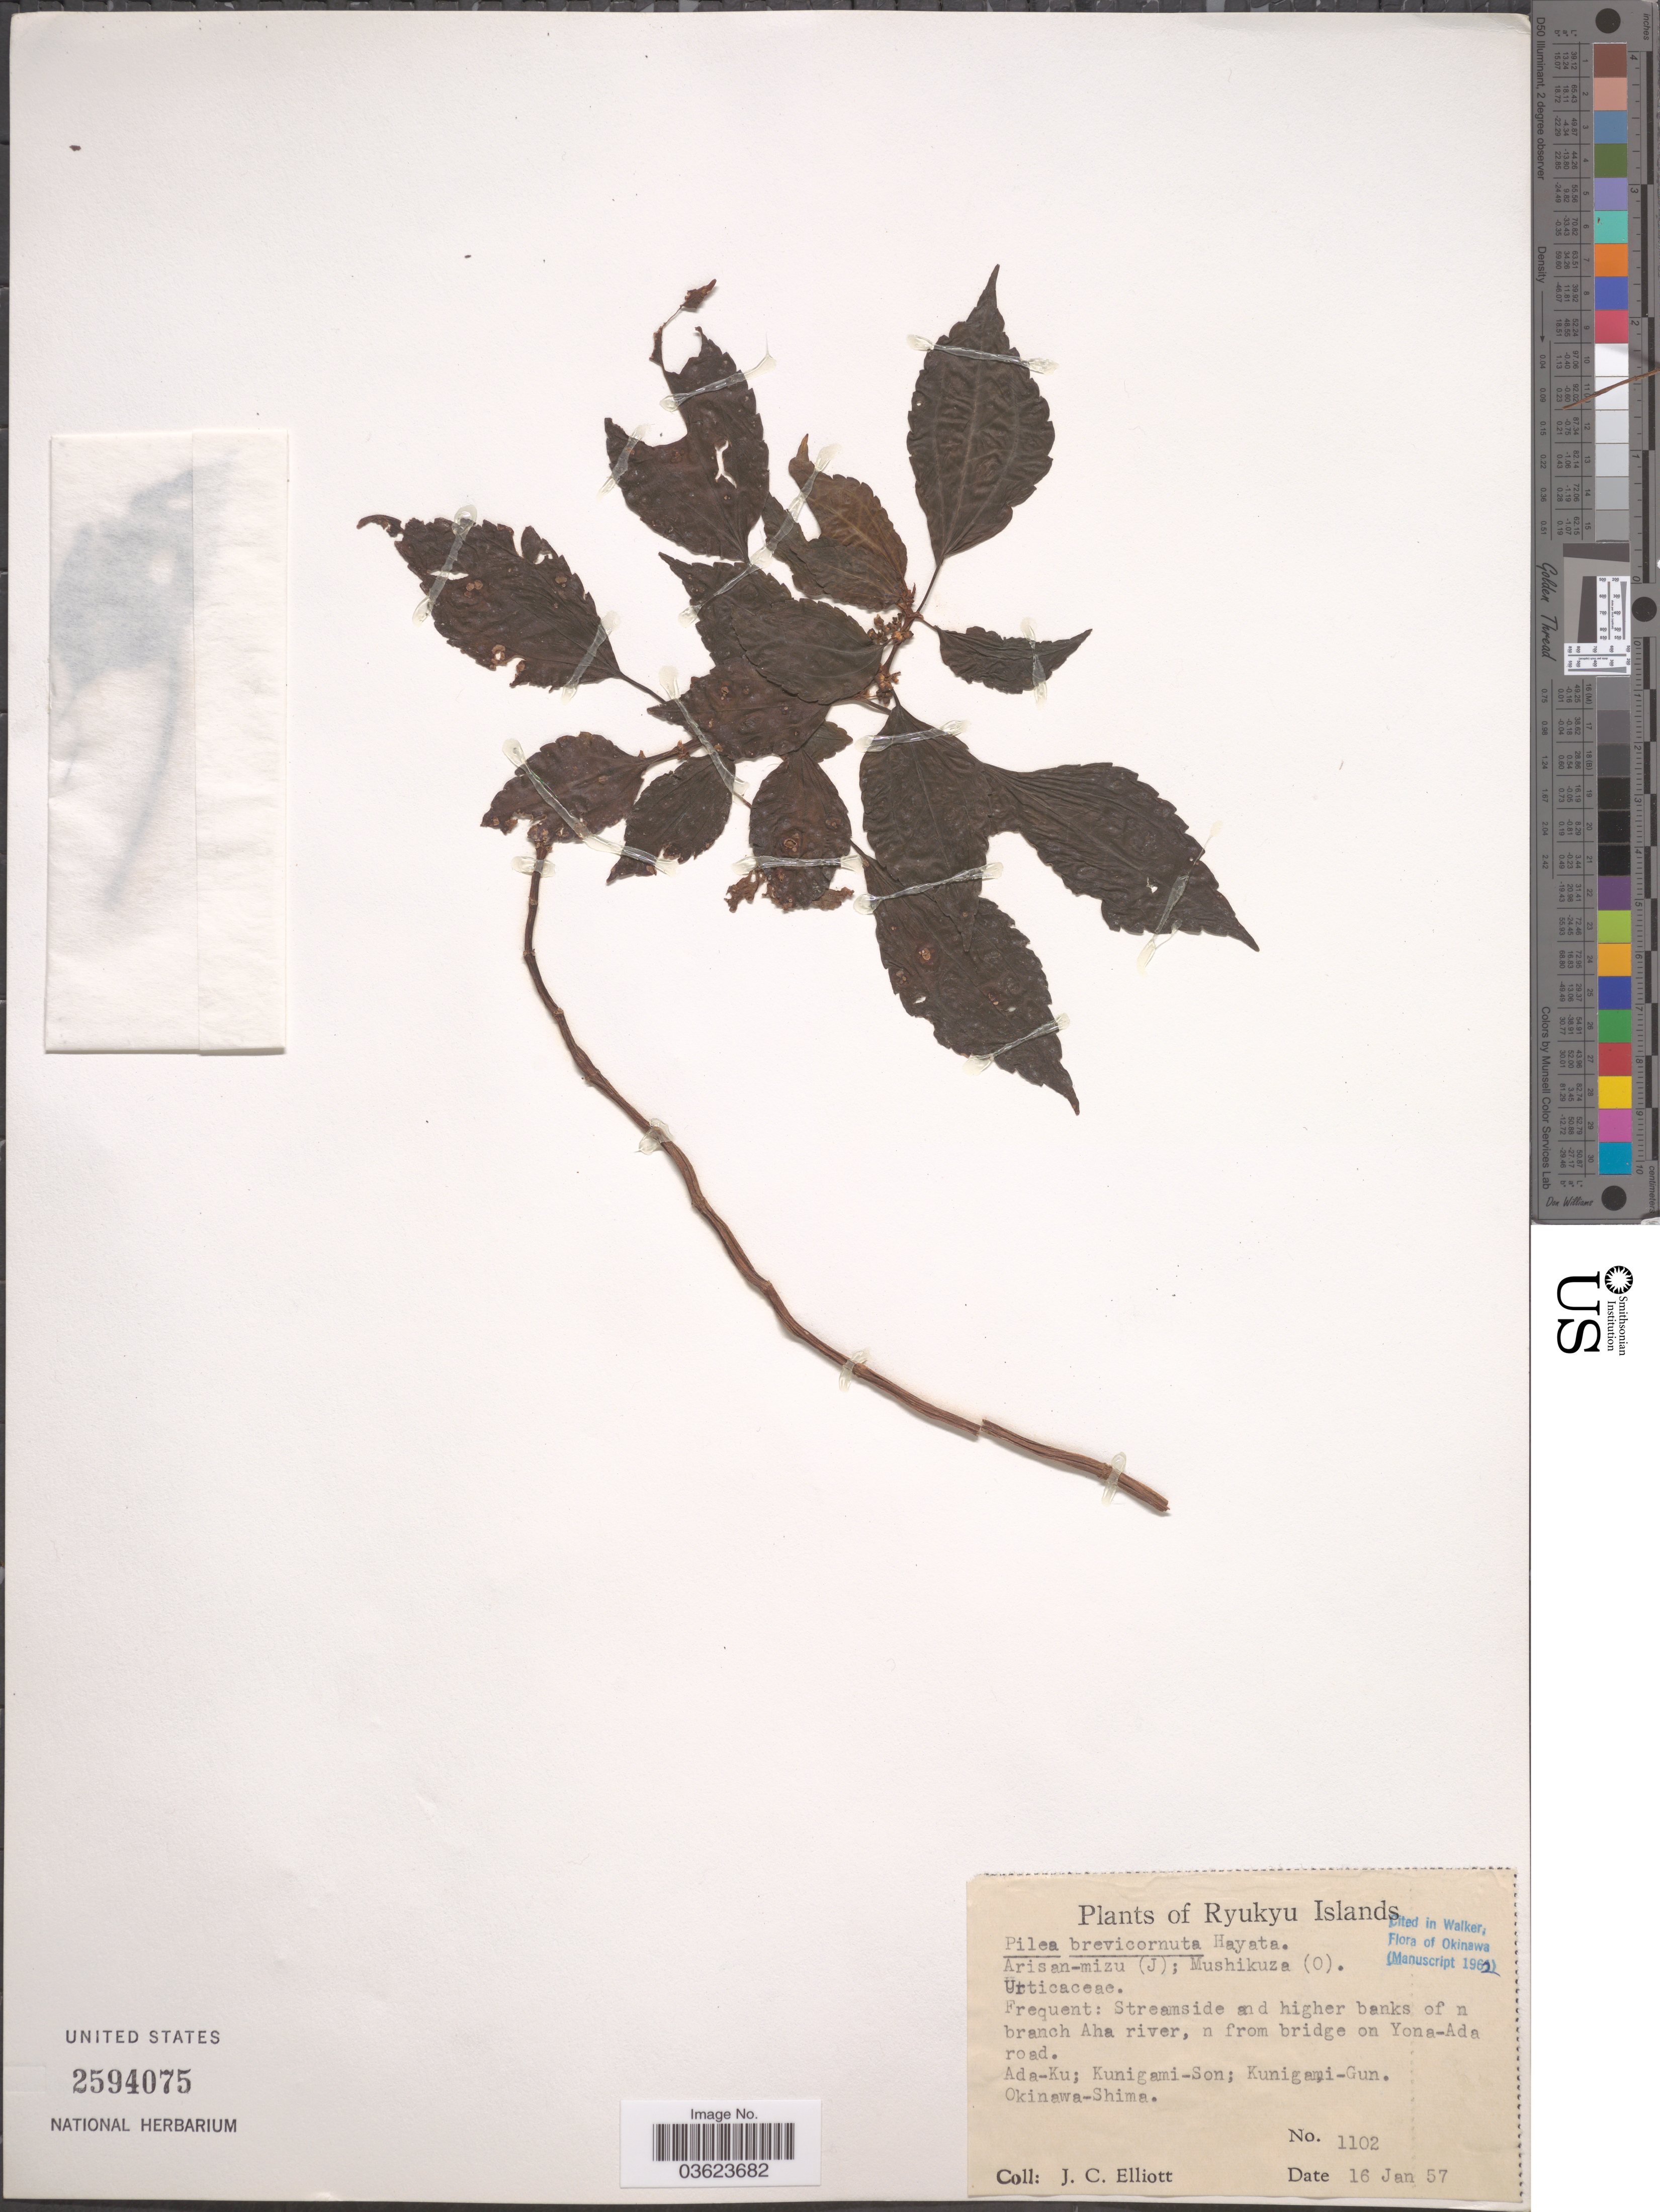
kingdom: Plantae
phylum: Tracheophyta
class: Magnoliopsida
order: Rosales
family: Urticaceae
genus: Pilea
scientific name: Pilea brevicornuta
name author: Hayata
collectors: J. C. Elliott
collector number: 1102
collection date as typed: Transcribed d/m/y: 16/1/57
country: Japan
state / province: Okinawa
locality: Ryukyu Islands. Streamside and higher banks of n branch Aha river, n from bridge on Yona-Ada road. Ada-Ku; Kunigami-Son; Kunigami-Gun. Okinawa-Shima.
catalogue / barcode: US 2594075